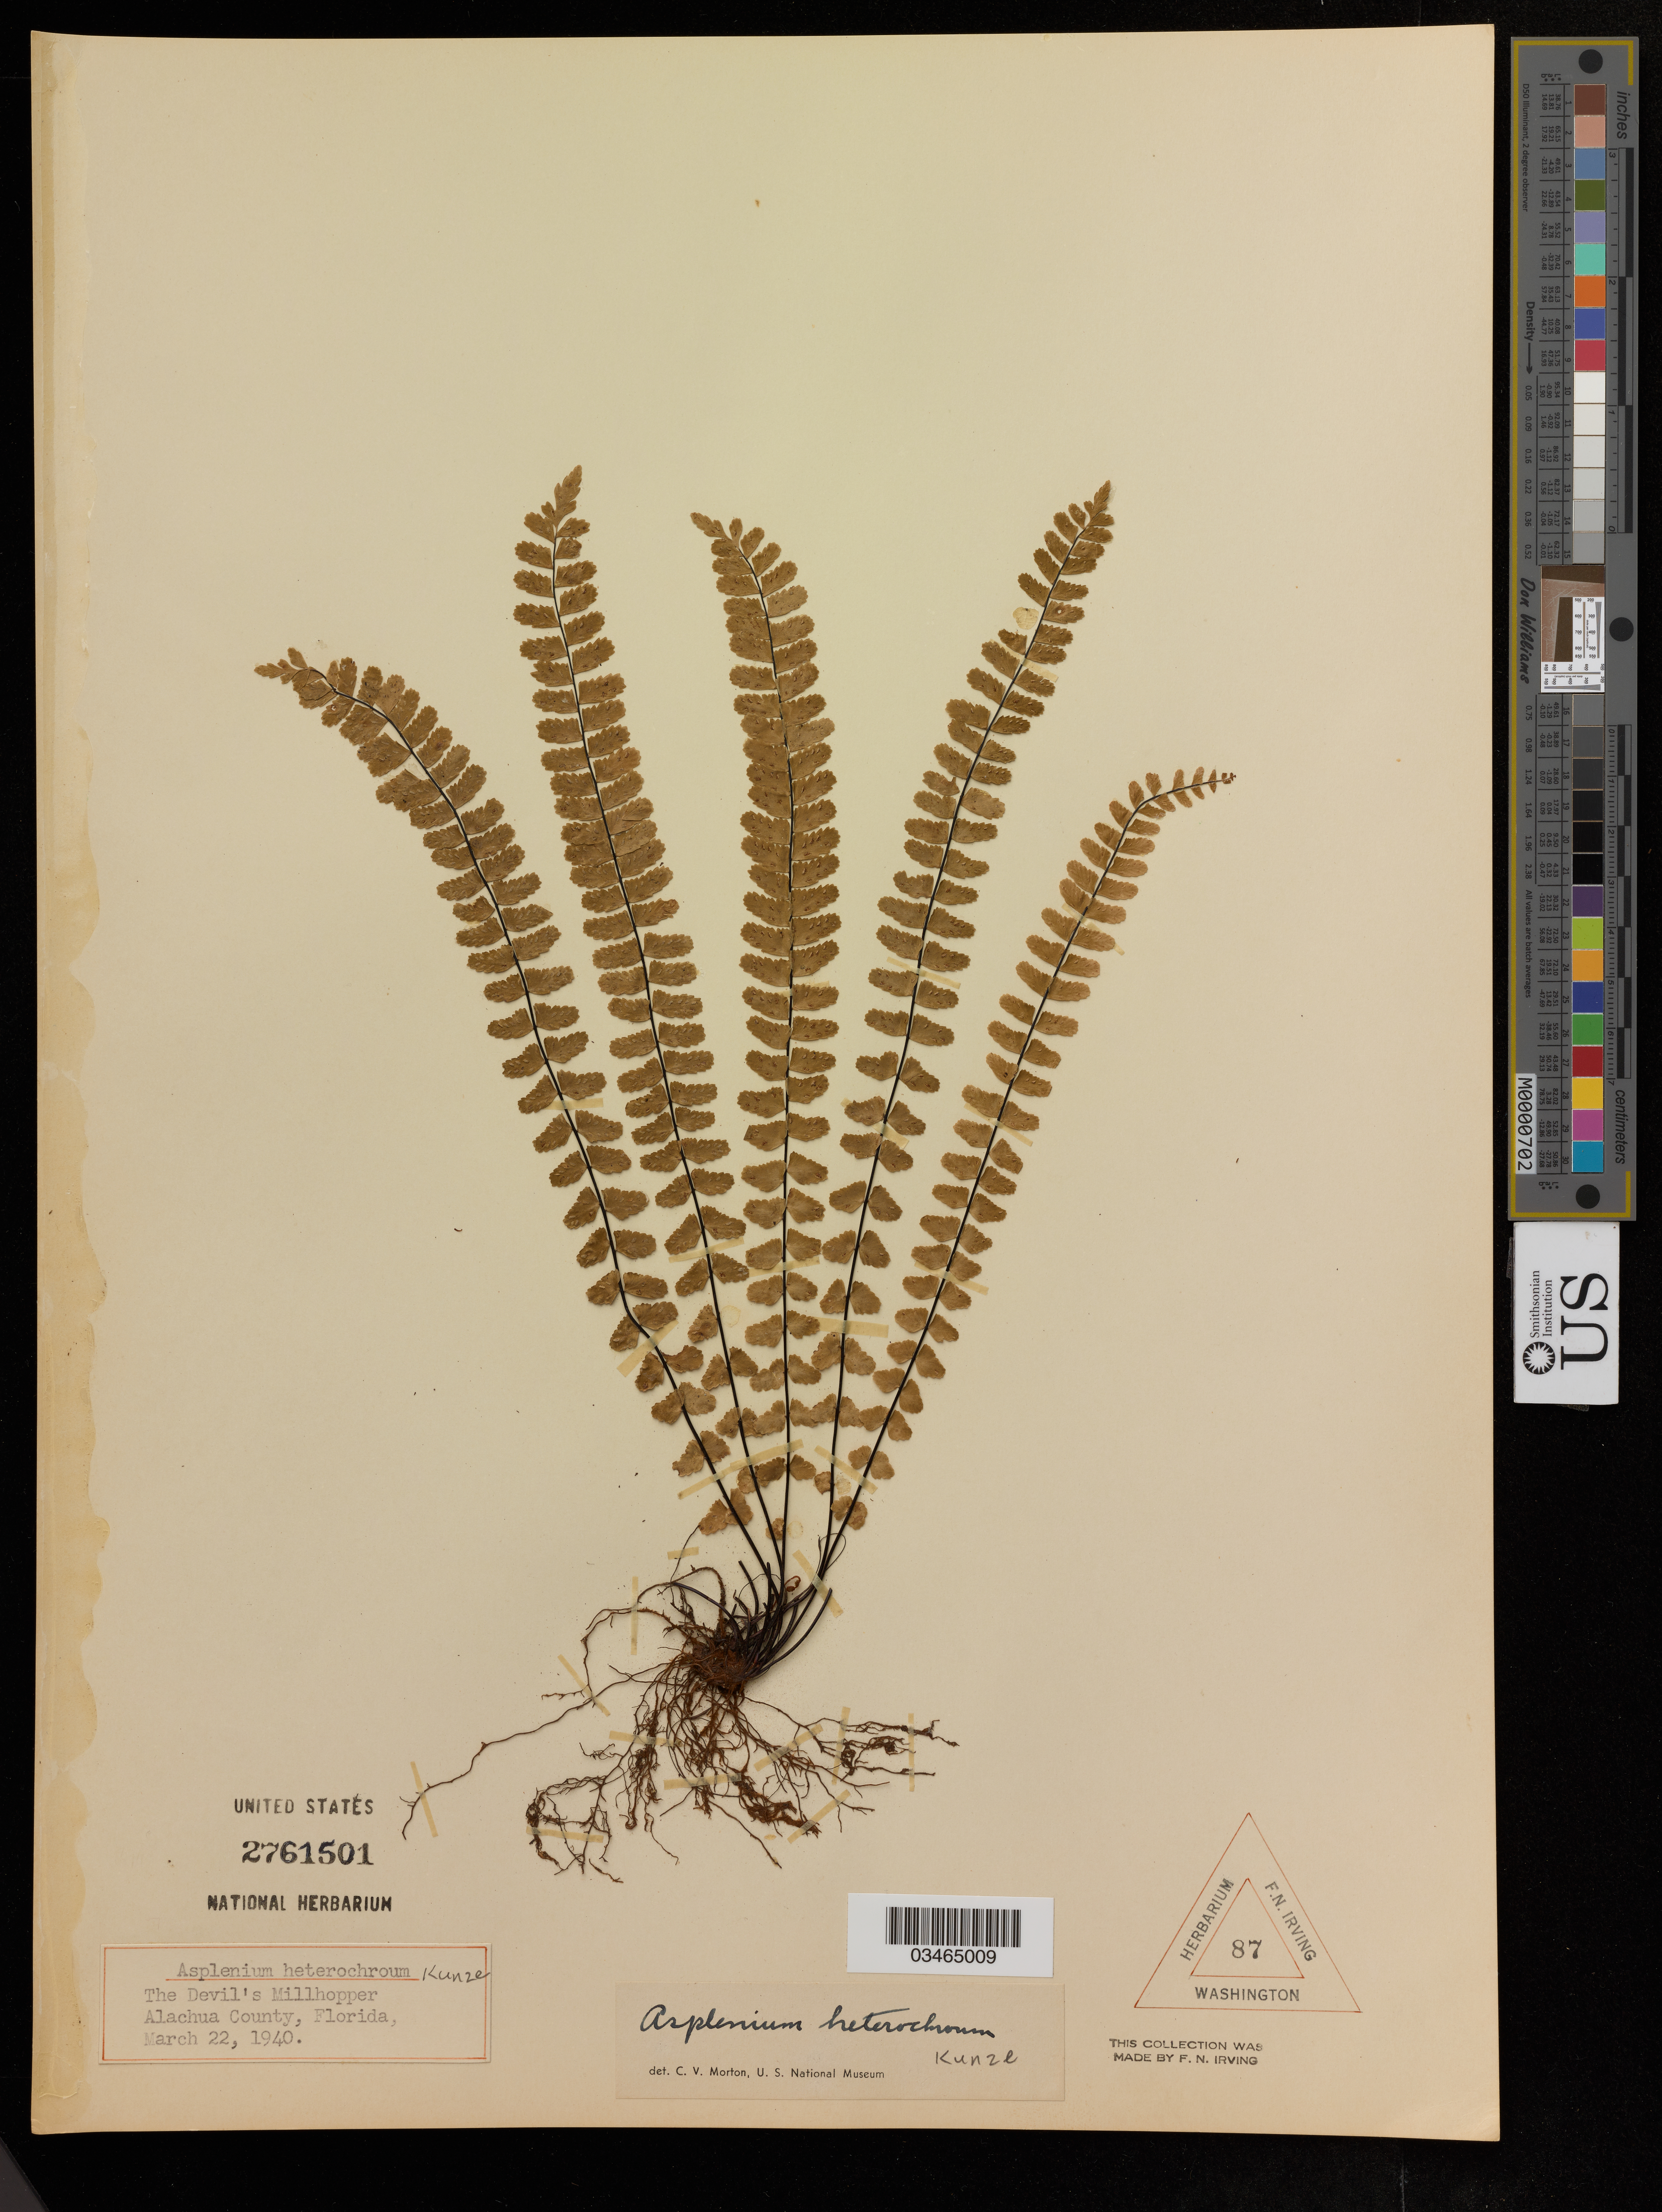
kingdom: Plantae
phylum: Tracheophyta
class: Polypodiopsida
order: Polypodiales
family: Aspleniaceae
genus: Asplenium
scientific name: Asplenium heterochroum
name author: Kunze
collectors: F. Irving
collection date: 1940-03-22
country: United States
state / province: Florida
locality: The Devil's Millhopper Alachua County.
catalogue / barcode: US 2761501